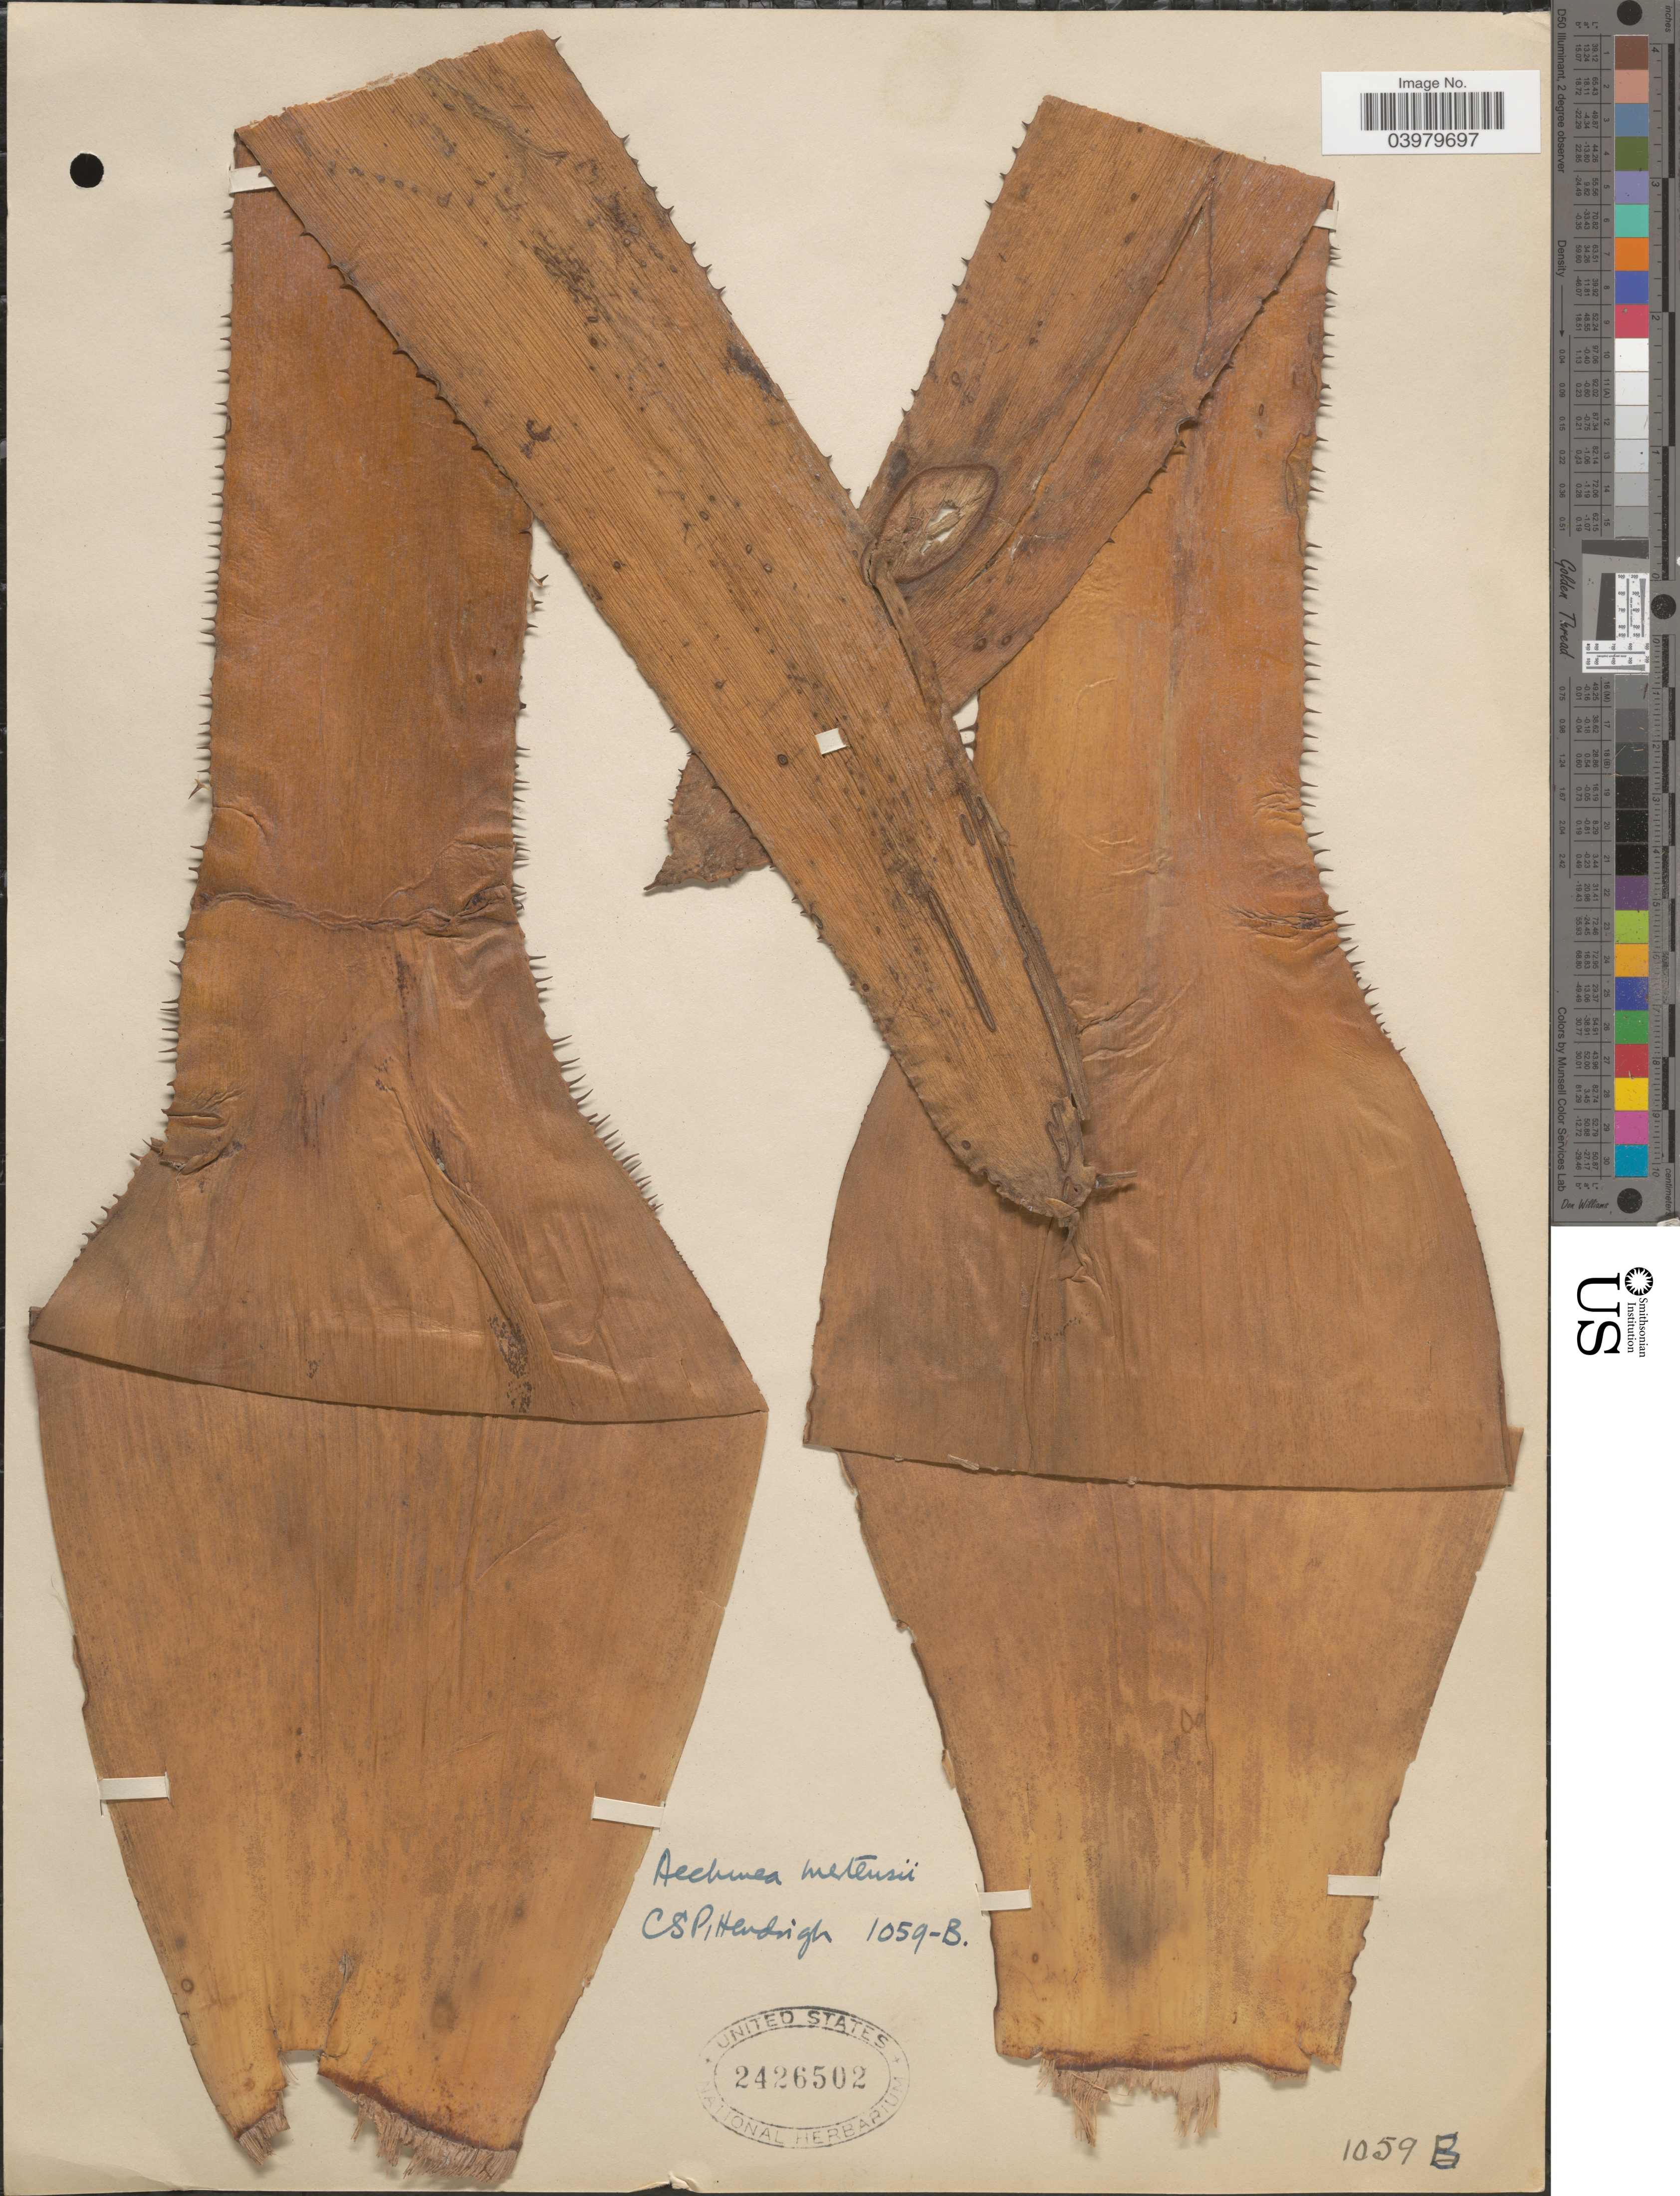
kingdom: Plantae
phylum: Tracheophyta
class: Liliopsida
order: Poales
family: Bromeliaceae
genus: Aechmea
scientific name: Aechmea mertensii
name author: (G. Mey.) Schult. & Schult. f.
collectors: C. Pittendrigh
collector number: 1059-B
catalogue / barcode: US 2426502